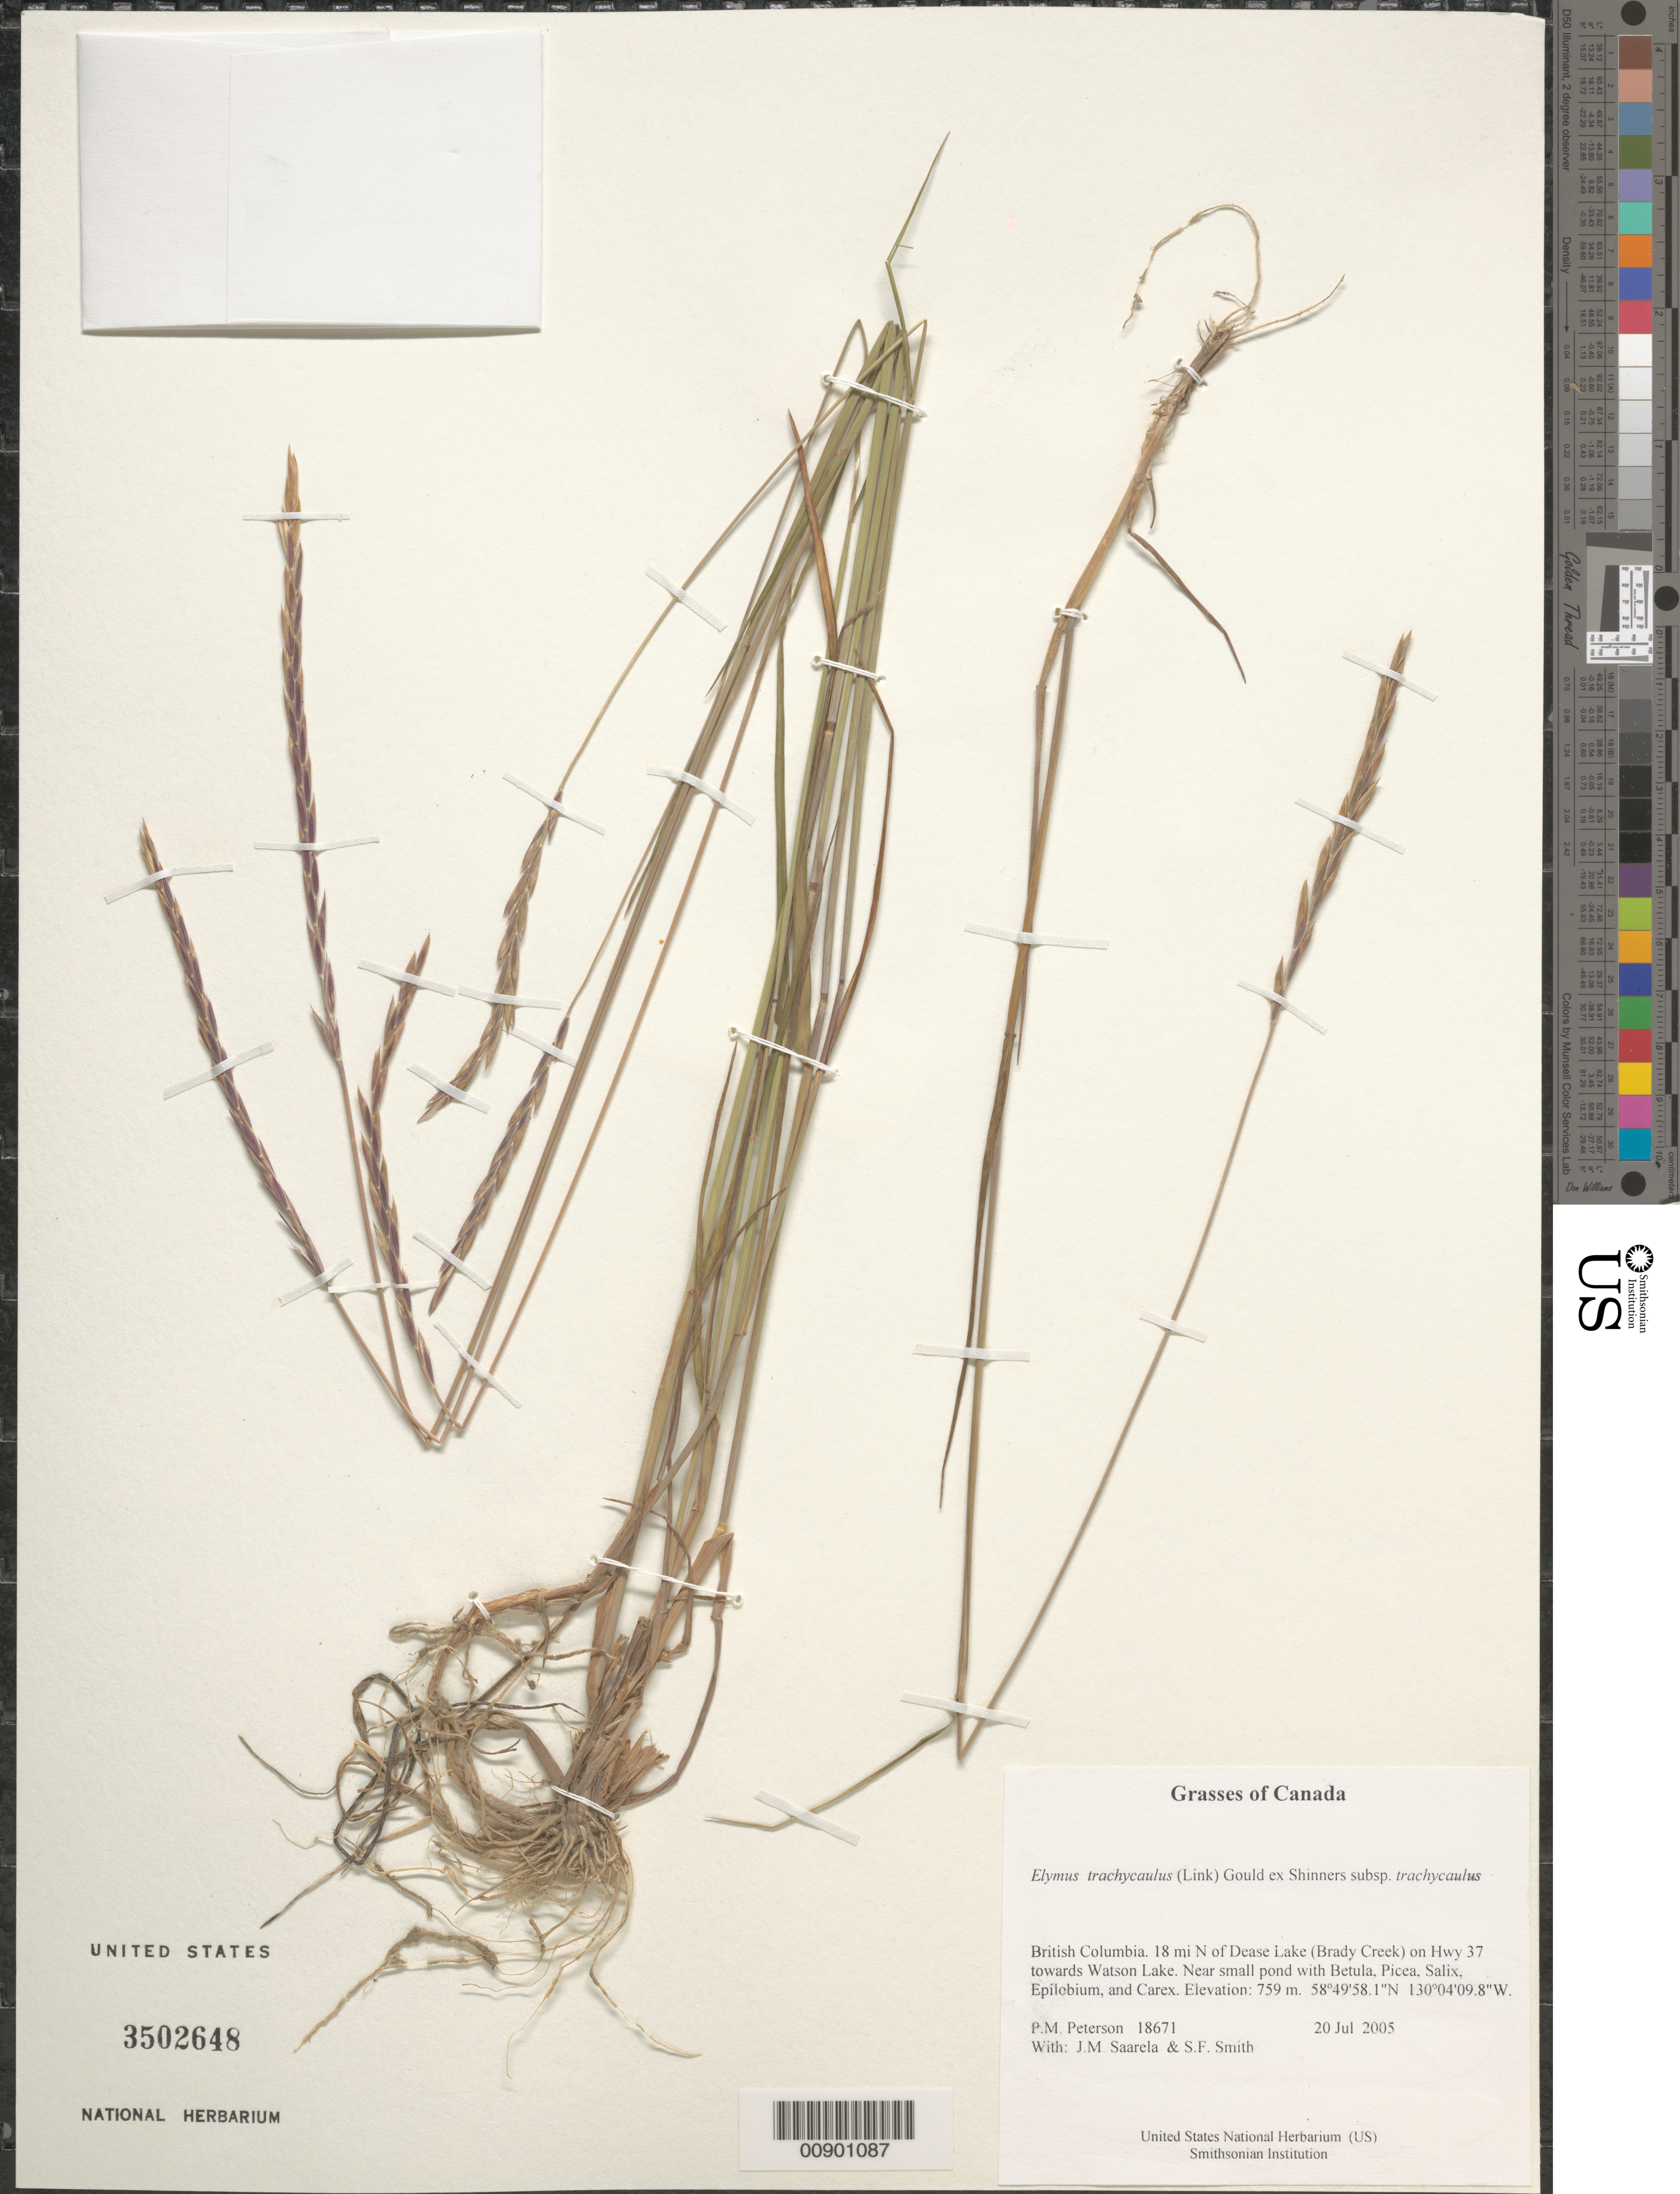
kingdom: Plantae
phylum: Tracheophyta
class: Liliopsida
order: Poales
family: Poaceae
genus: Elymus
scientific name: Elymus trachycaulus subsp. trachycaulus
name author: (Link) Gould ex Shinners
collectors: P. M. Peterson, J. Saarela & S.F. Smith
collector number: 18671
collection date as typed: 20 Jul 2004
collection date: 2004-07-20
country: Canada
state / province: British Columbia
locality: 18 mi N of Dease Lake (Brady Creek) on Hwy 37 towards Watson Lake. Near small pond with Betula, Picea, Salix, Epilobium, and Carex.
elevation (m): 759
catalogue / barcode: US 3502648